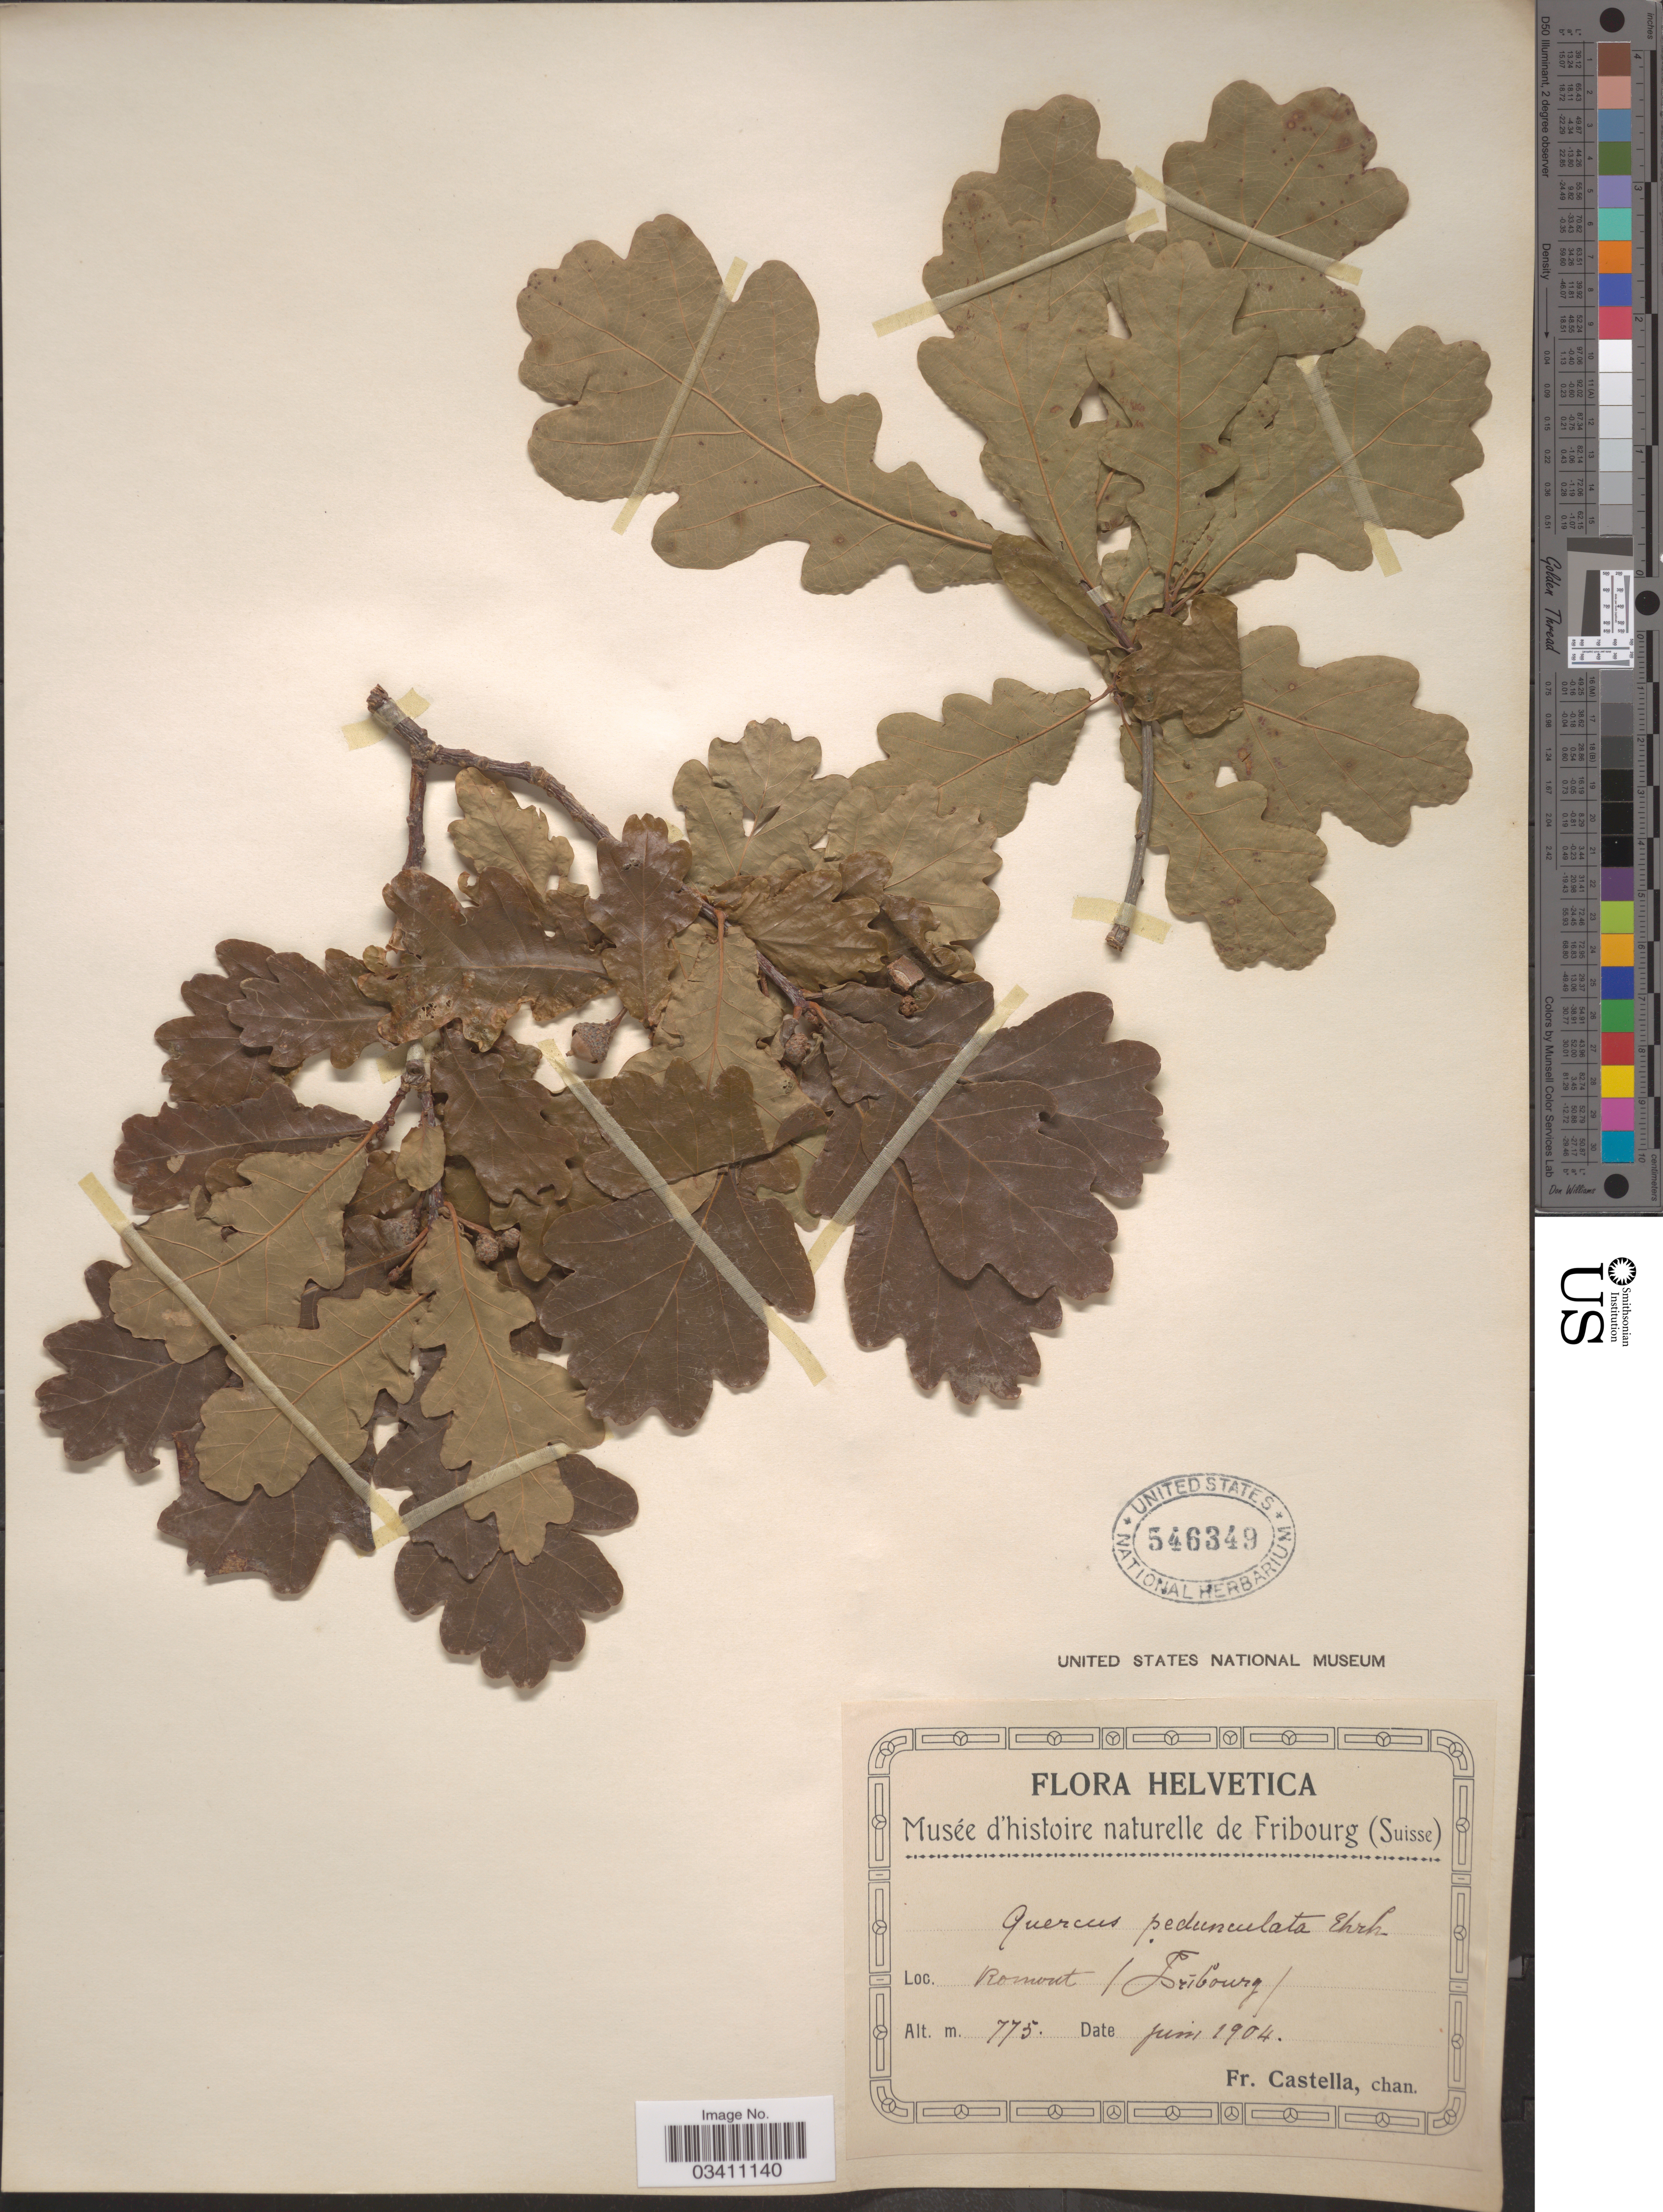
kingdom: Plantae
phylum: Tracheophyta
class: Magnoliopsida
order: Fagales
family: Fagaceae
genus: Quercus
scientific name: Quercus robur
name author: L.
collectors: Fr. Castella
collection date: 1904-06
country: Switzerland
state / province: Fribourg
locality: Helvetica. Romont (Fribourg).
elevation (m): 775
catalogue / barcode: US 546349